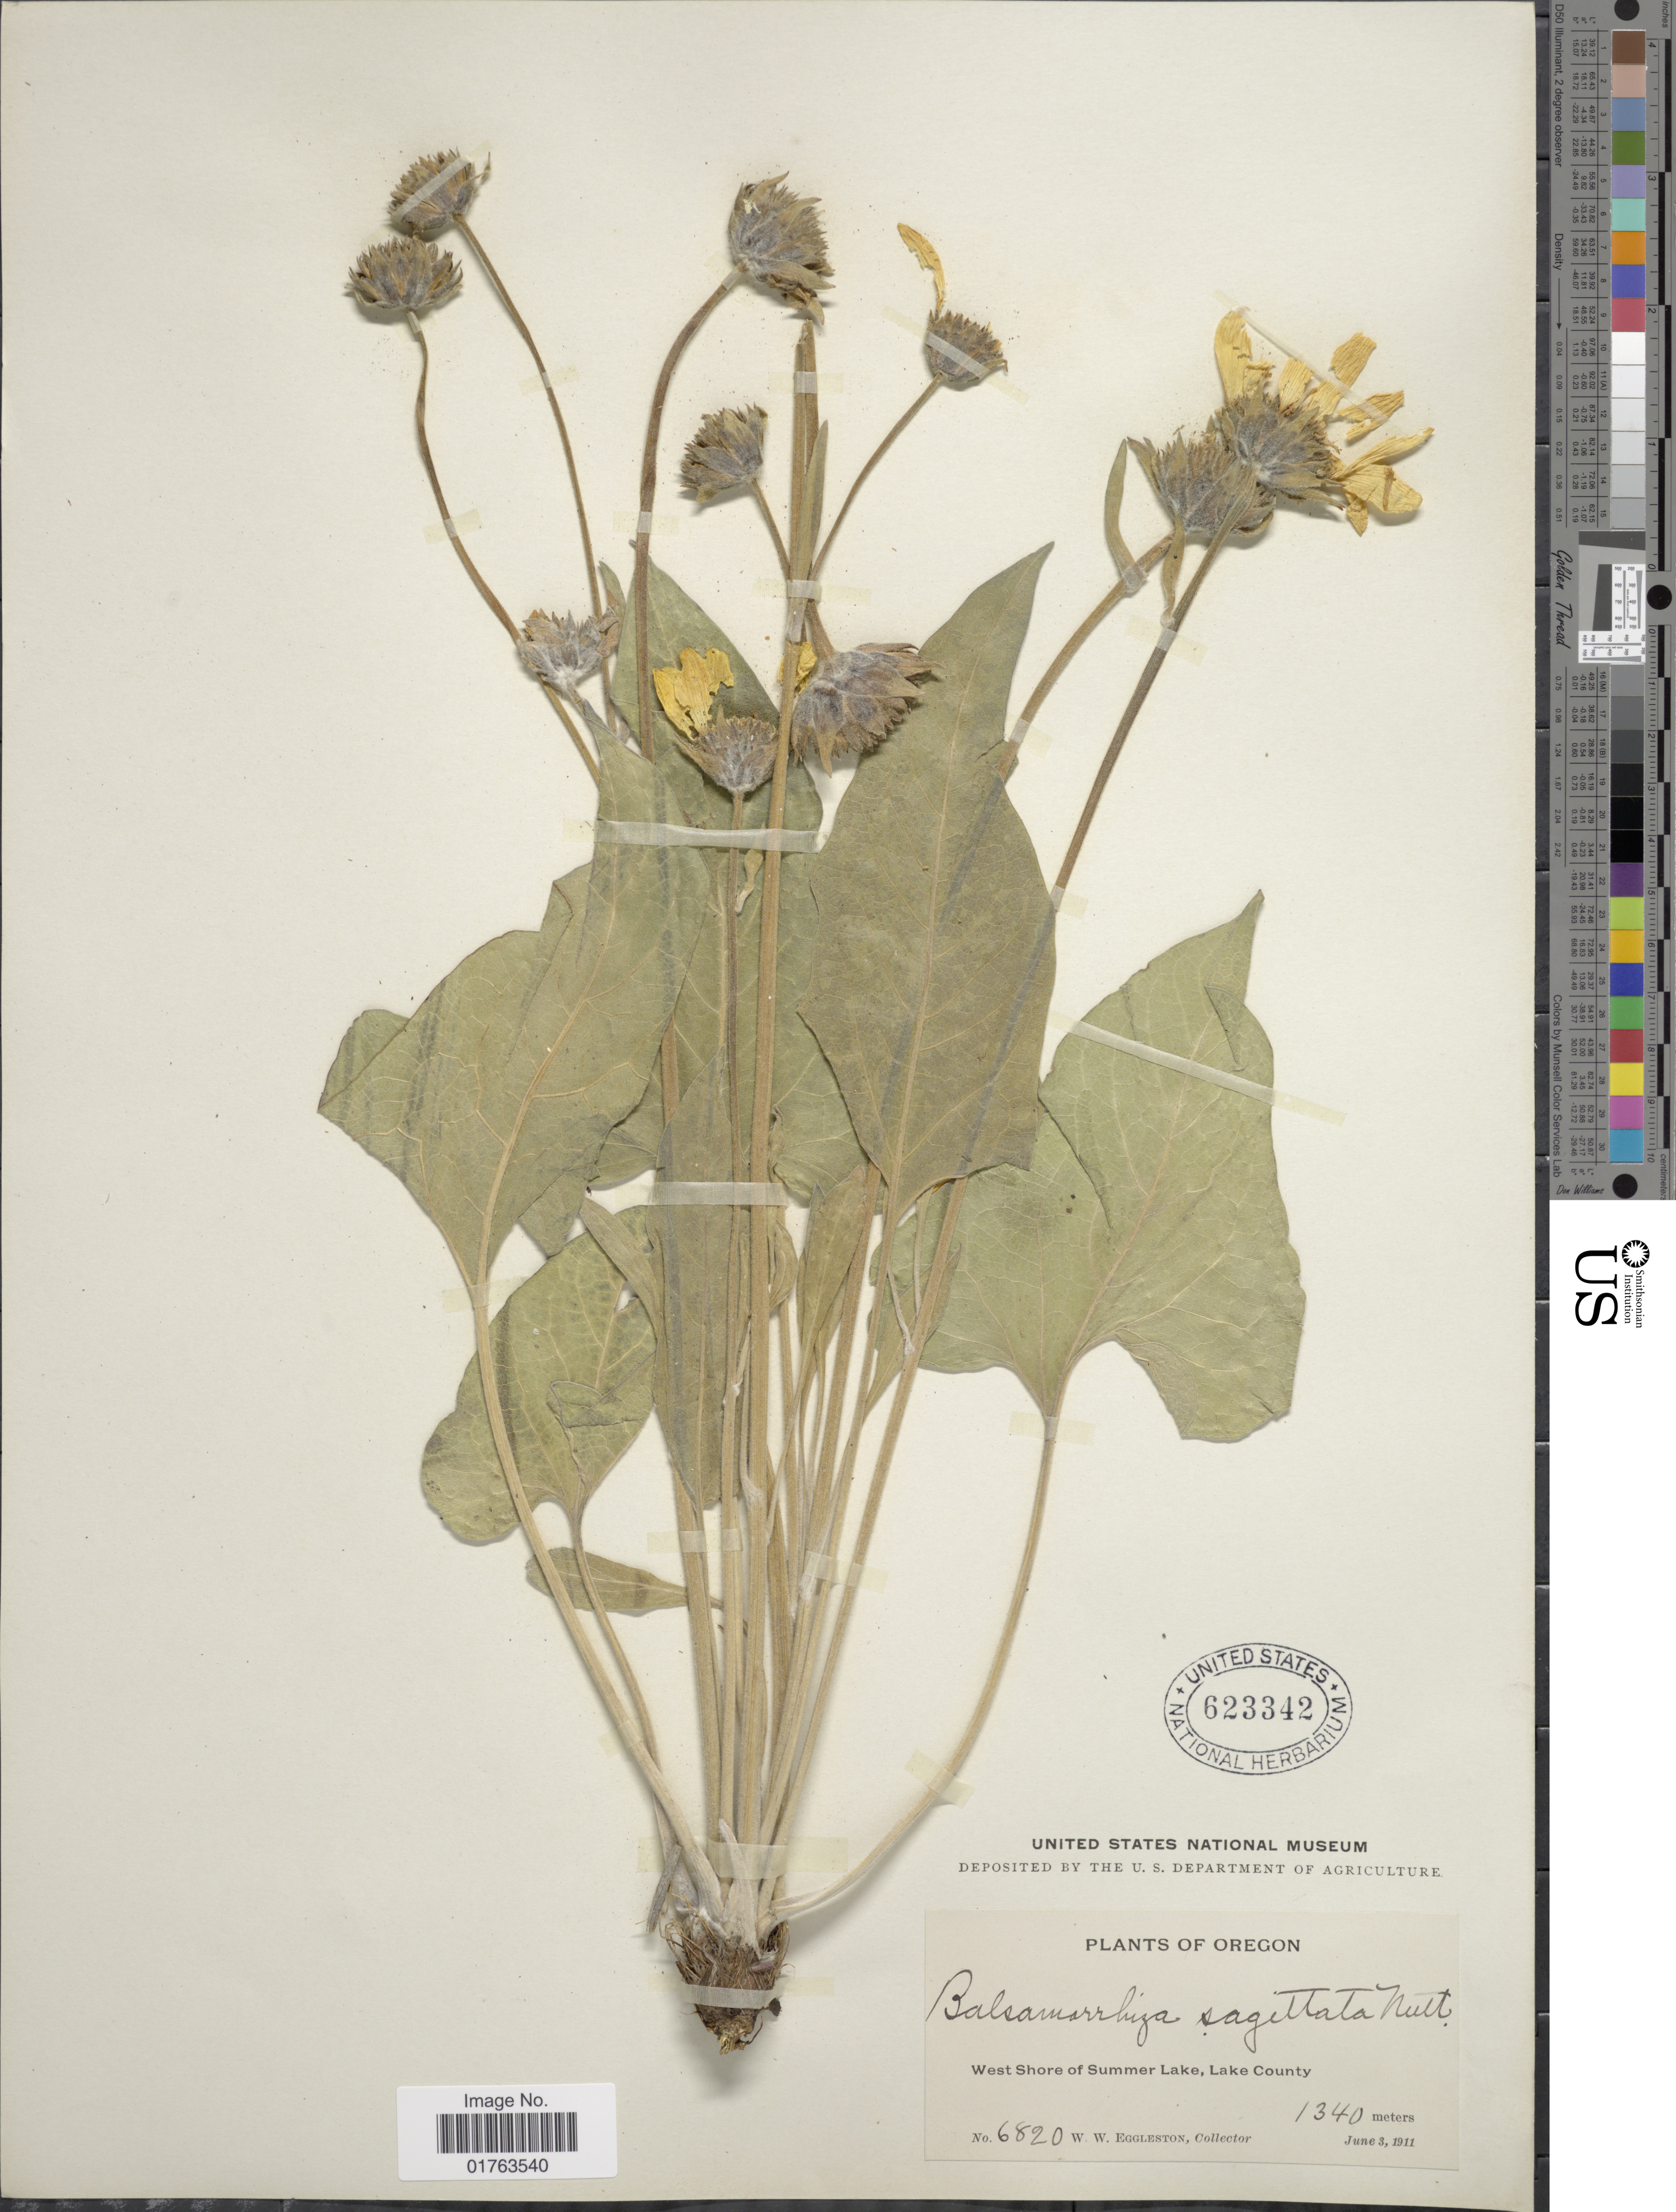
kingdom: Plantae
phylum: Tracheophyta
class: Magnoliopsida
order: Asterales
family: Asteraceae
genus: Balsamorhiza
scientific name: Balsamorhiza sagittata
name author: (Pursh) Nutt.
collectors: W. W. Eggleston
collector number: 6820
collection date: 1911-06-03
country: United States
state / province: Oregon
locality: West Shore of Summer Lake, Lake County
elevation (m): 1340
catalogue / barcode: US 623342